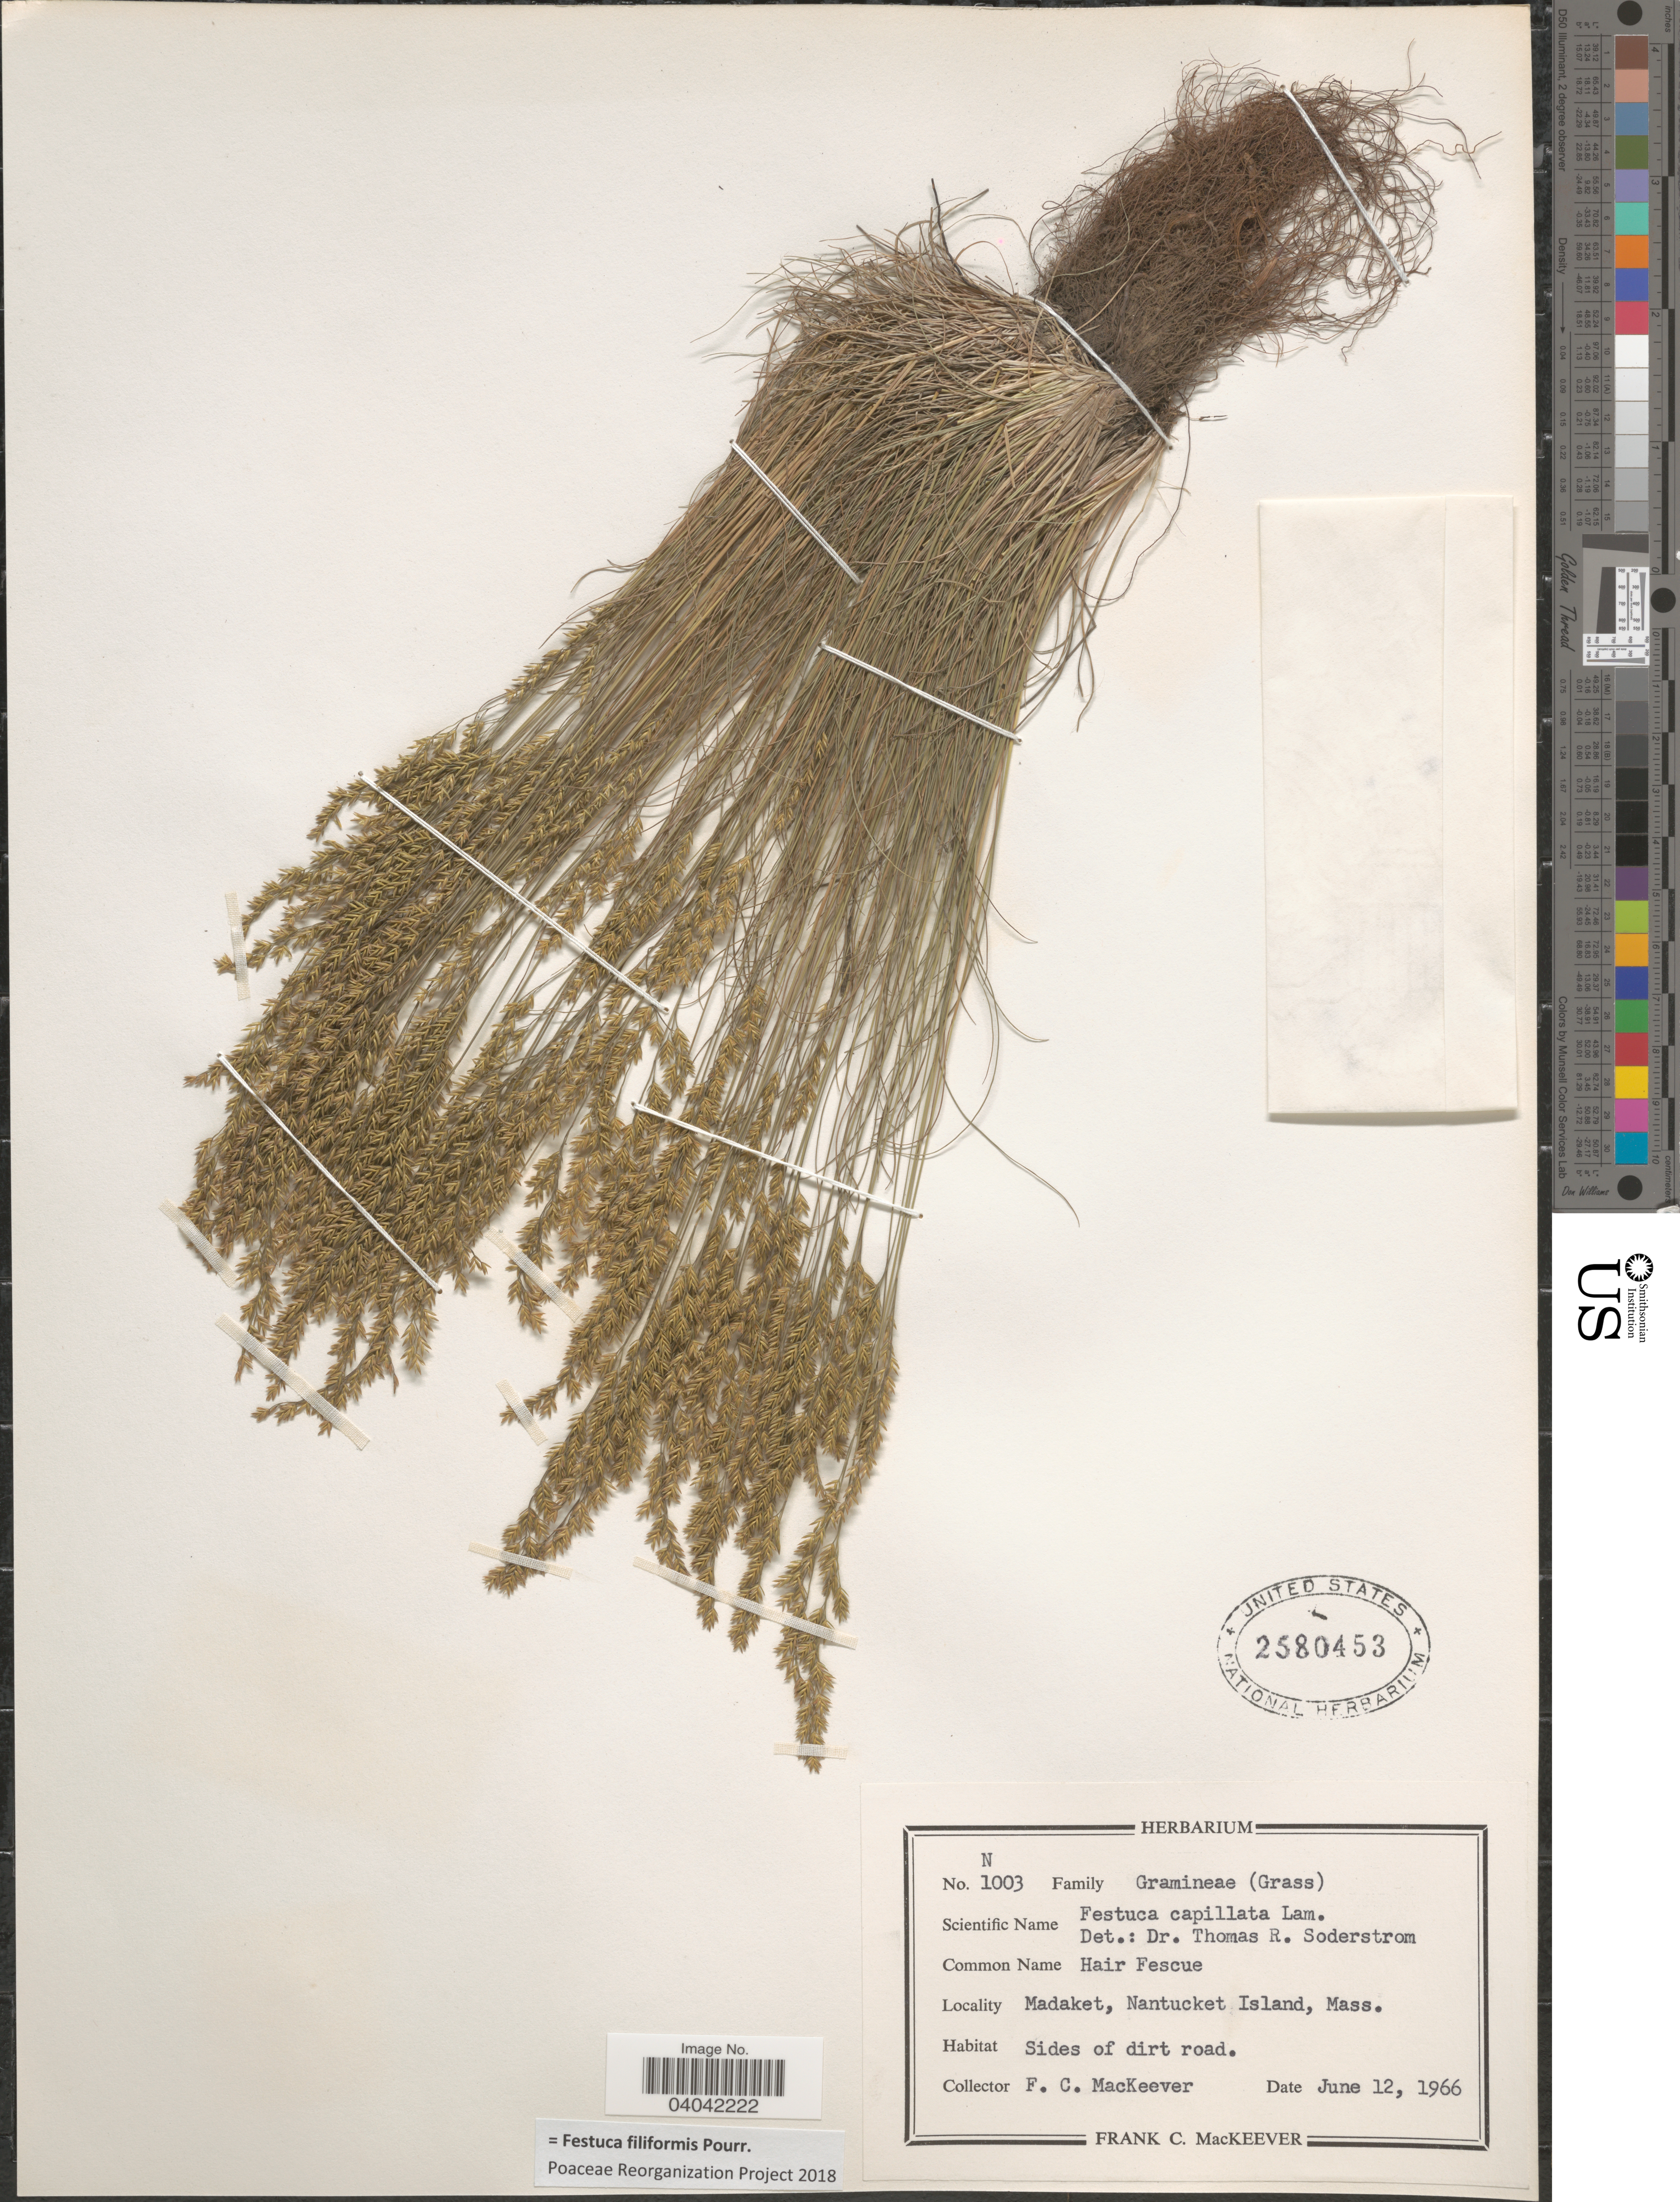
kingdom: Plantae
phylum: Tracheophyta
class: Liliopsida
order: Poales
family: Poaceae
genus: Festuca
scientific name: Festuca filiformis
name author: Pourr.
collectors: F. C. MacKeever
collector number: N1003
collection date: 1966-06-12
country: United States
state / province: Massachusetts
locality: Madaket, Nantucket Island. Sides of dirt road.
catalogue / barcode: US 2580453